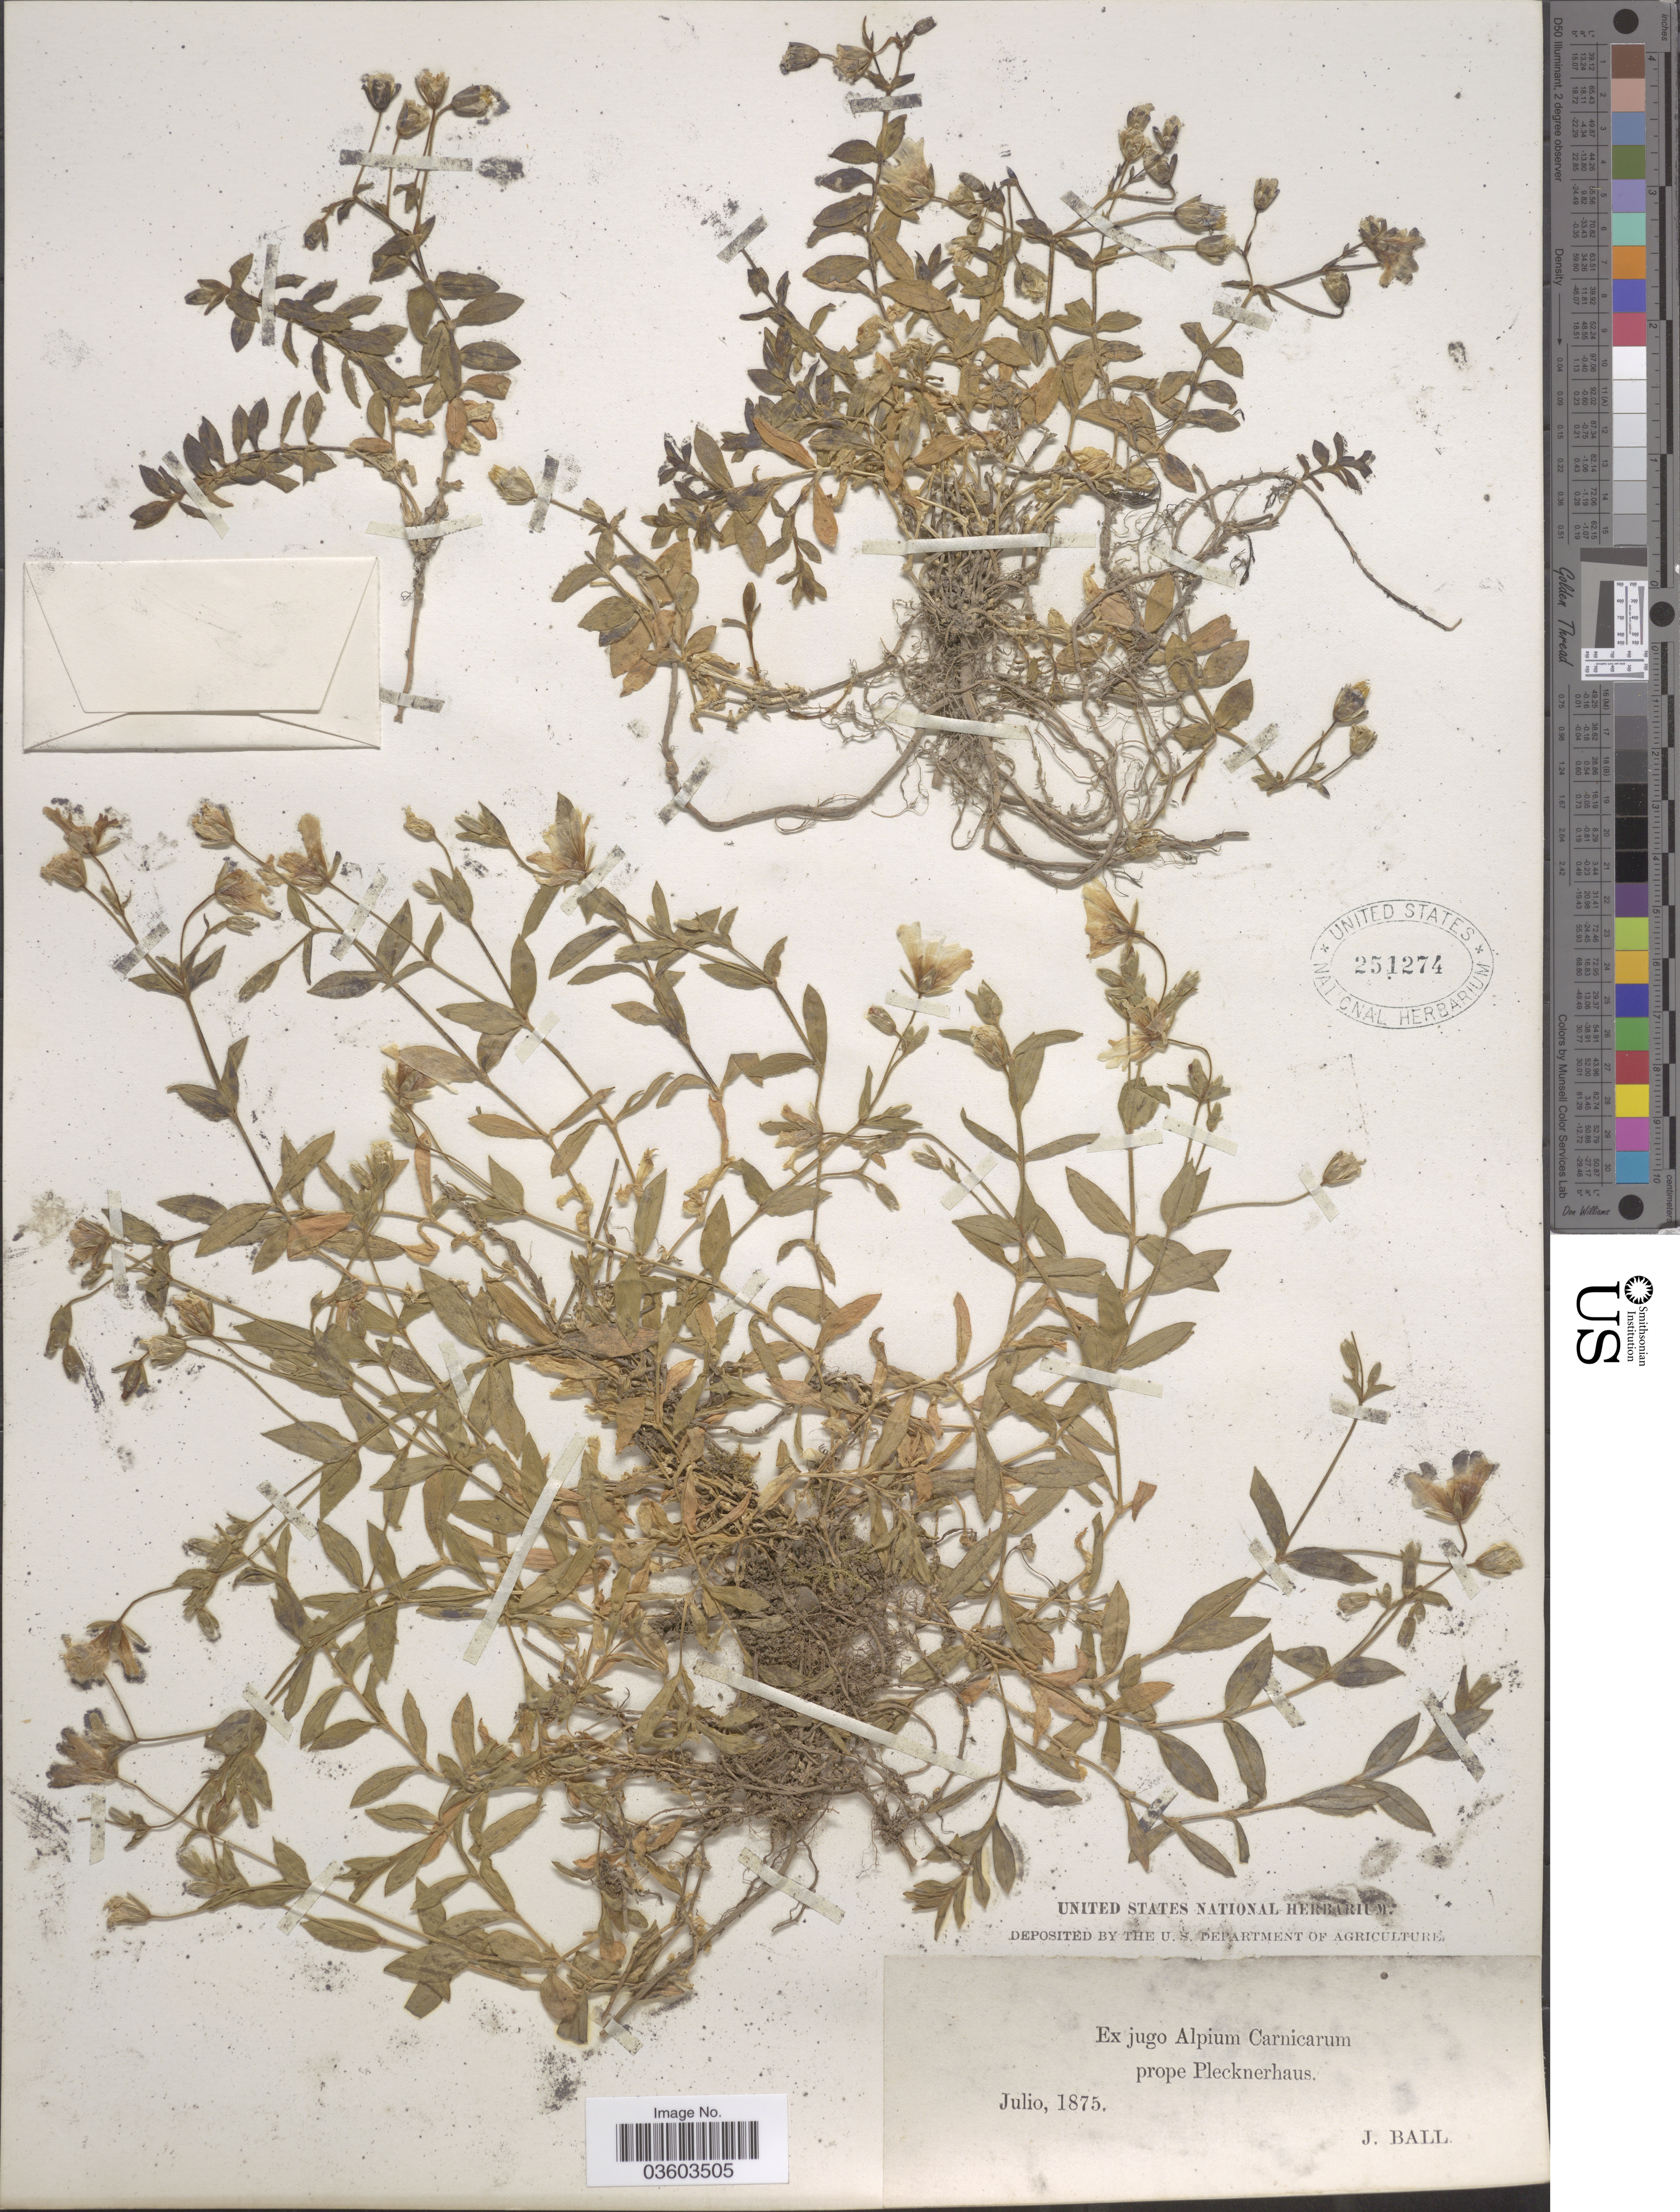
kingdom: Plantae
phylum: Tracheophyta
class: Magnoliopsida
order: Caryophyllales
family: Caryophyllaceae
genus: Cerastium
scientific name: Cerastium sp.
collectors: J. Ball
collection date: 1875-07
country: Austria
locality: Ex jugo Alpium Carnicarum prope Plecknerhaus.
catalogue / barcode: US 251274